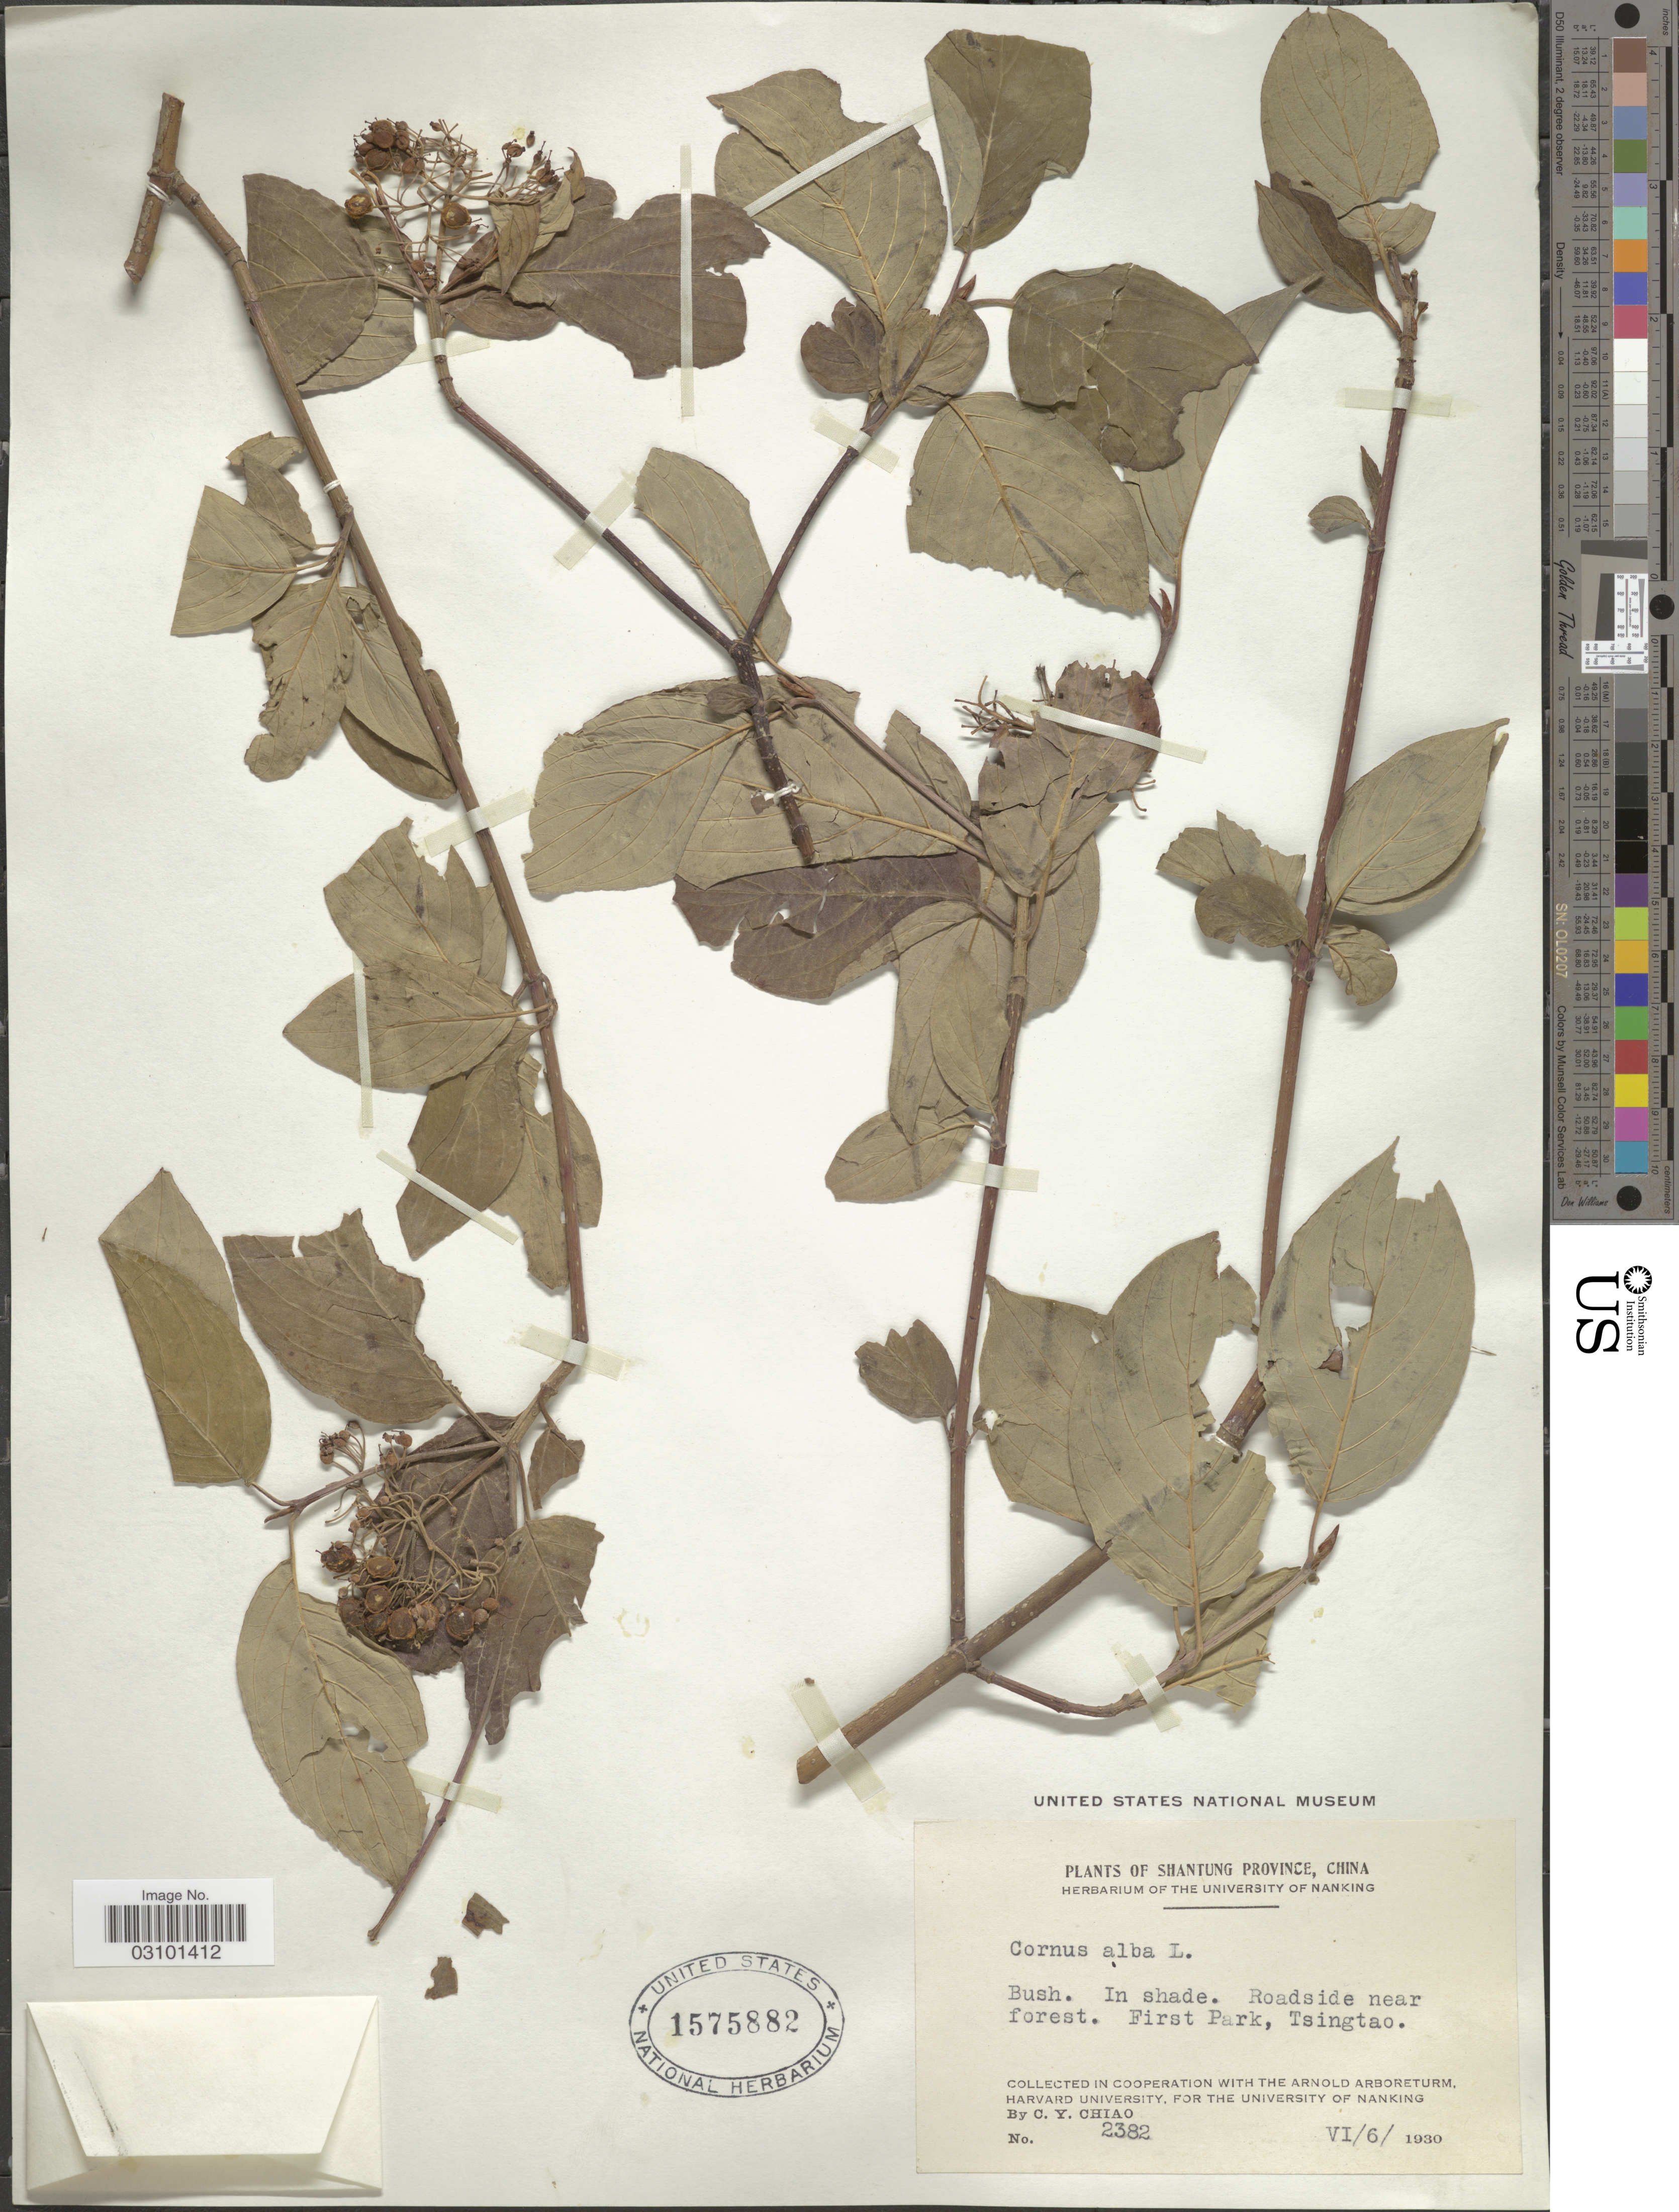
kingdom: Plantae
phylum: Tracheophyta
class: Magnoliopsida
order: Cornales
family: Cornaceae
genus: Cornus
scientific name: Cornus alba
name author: L.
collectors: C. Y. Chiao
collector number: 2382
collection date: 1930-06-06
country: China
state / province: Shandong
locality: Shantung Province. First Park, Tsingtao.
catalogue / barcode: US 1575882